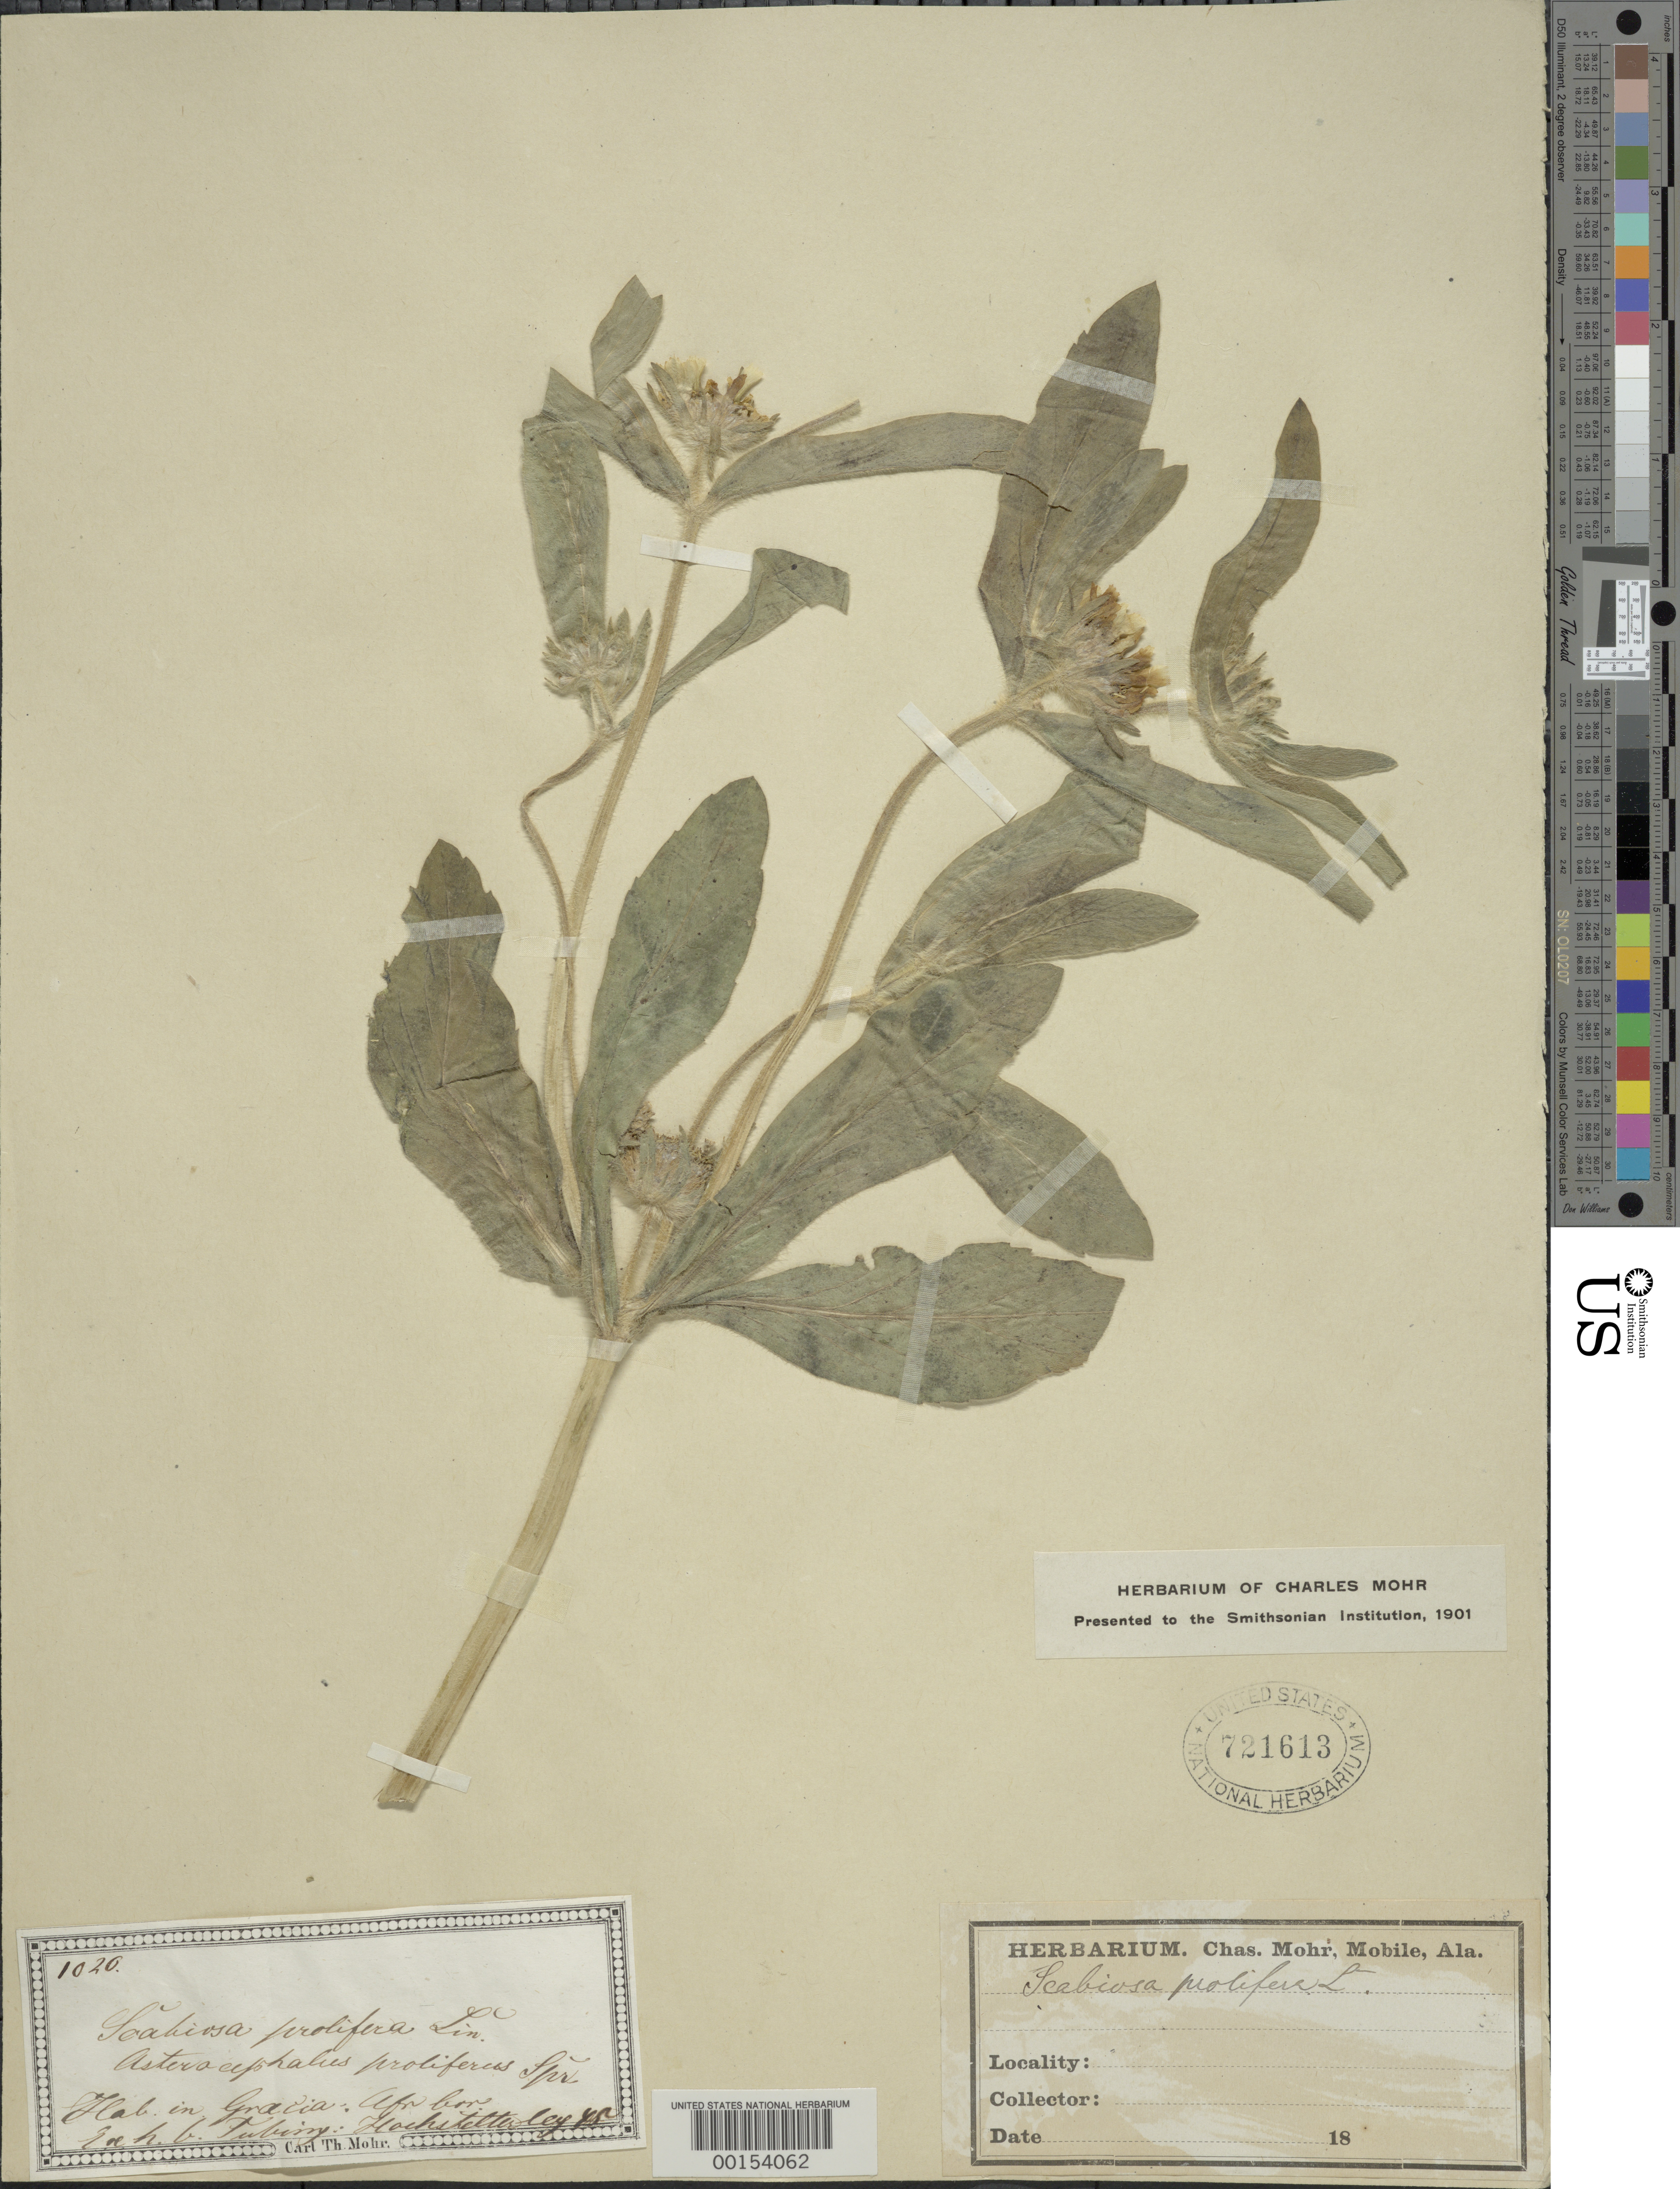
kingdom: Plantae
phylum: Tracheophyta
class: Magnoliopsida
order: Dipsacales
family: Caprifoliaceae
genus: Scabiosa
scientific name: Scabiosa prolifera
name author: L.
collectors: H. Tubing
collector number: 1026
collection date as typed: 18--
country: Russian Federation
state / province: Arkhangelsk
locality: Gochstetter [Country: Russia (Arkhangel'skaya Oblast')?]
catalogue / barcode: US 721613